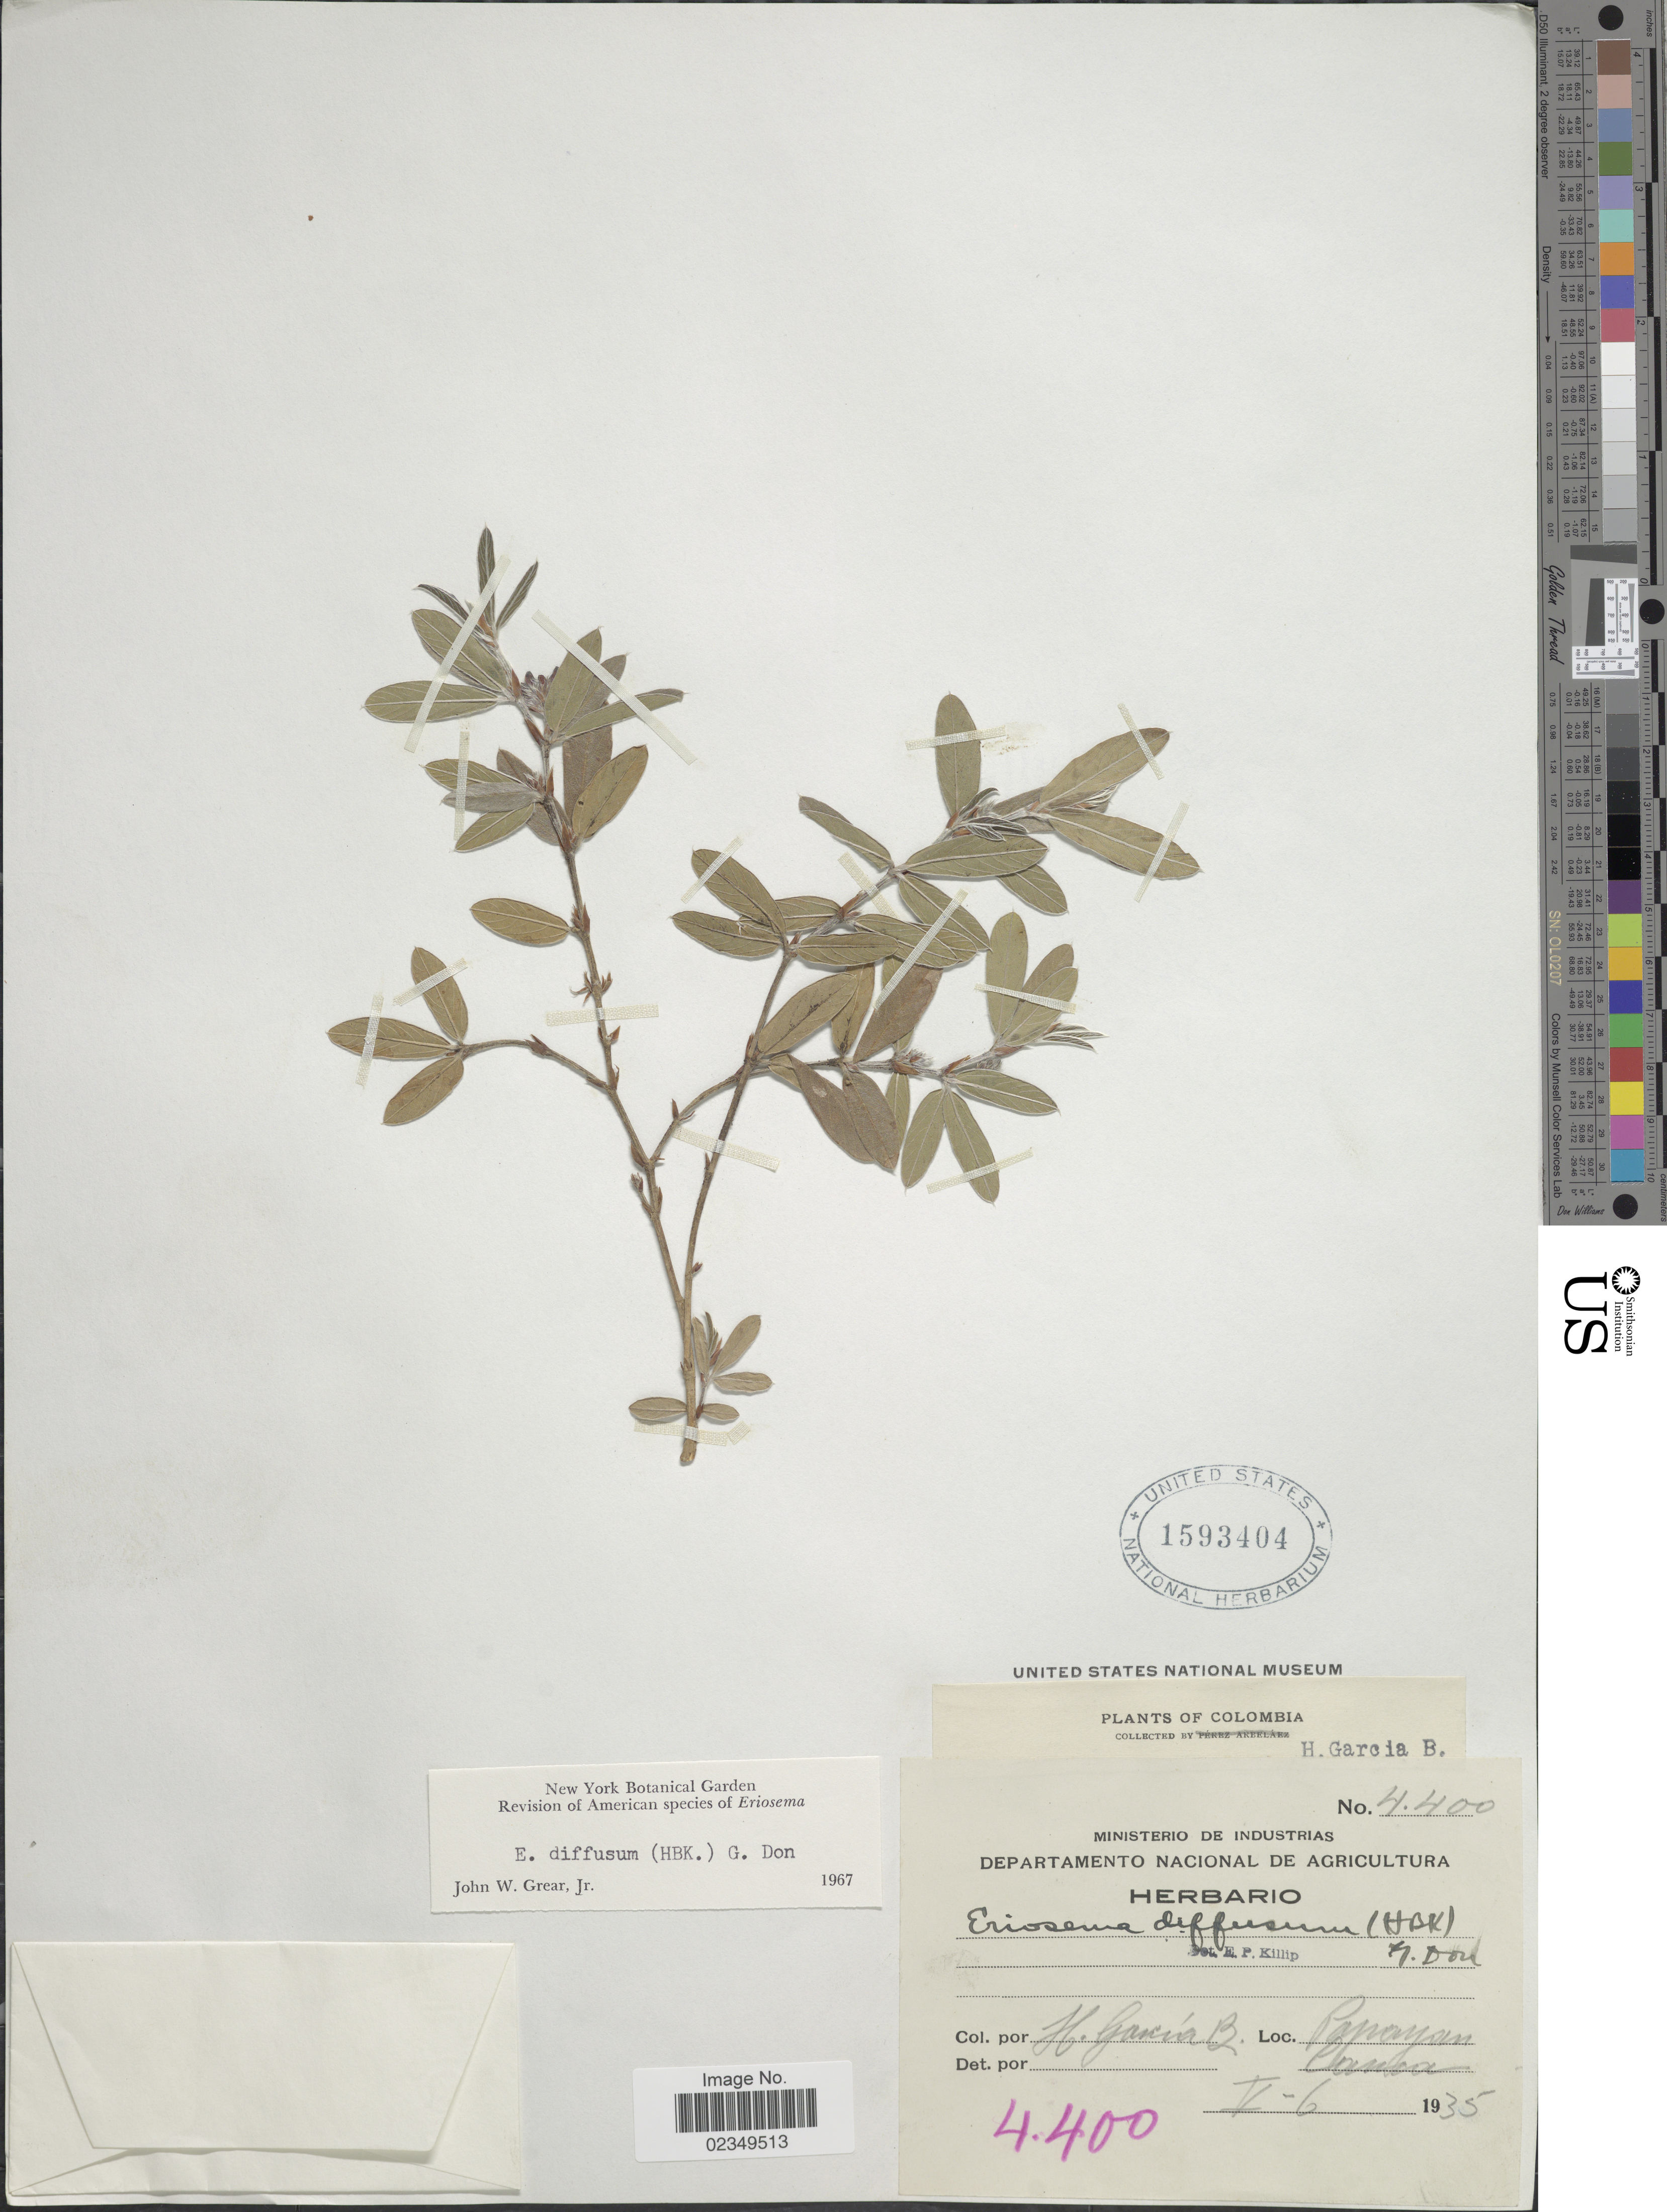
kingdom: Plantae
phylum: Tracheophyta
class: Magnoliopsida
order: Fabales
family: Fabaceae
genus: Eriosema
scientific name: Eriosema diffusum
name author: (Kunth) G. Don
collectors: H. García Barriga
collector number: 4400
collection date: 1935-05-06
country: Colombia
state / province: Cauca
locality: Popoyan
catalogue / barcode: US 1593404